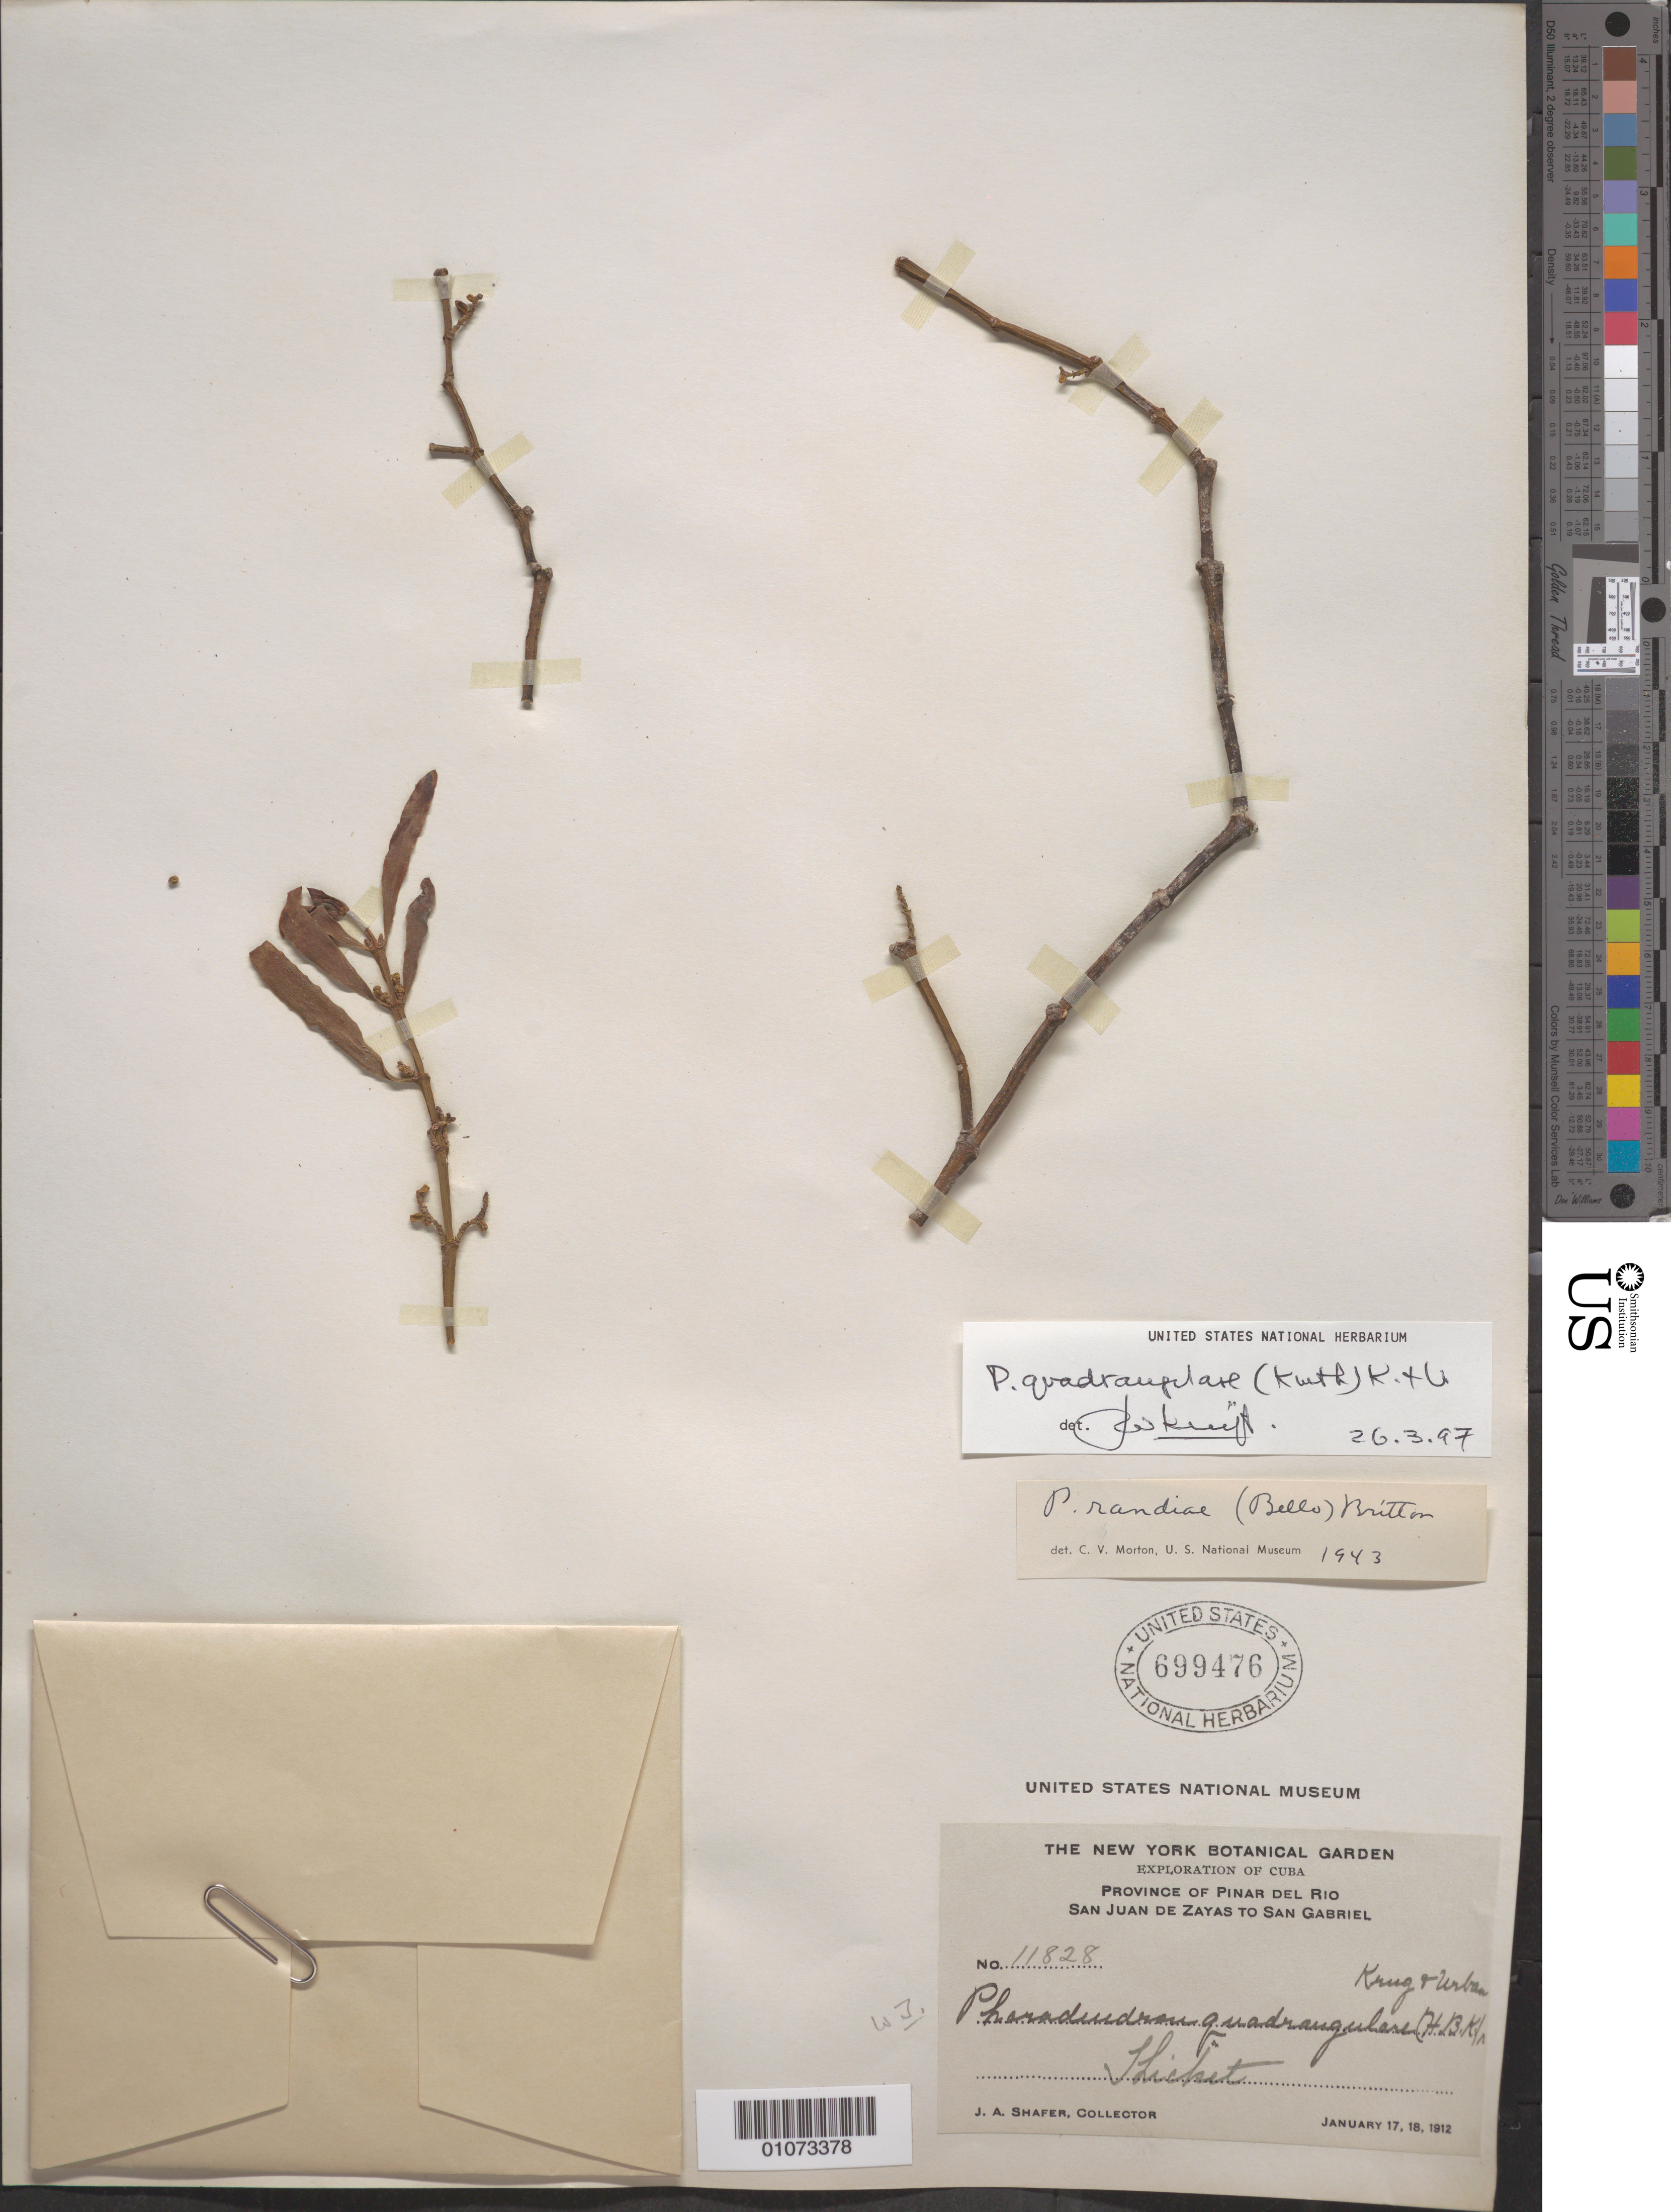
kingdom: Plantae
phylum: Tracheophyta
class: Magnoliopsida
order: Santalales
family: Viscaceae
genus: Phoradendron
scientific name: Phoradendron quadrangulare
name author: (Kunth) Griseb.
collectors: J. A. Shafer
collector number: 11828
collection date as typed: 17 Jan 1912 and 18 Jan 1912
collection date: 1912-01-17,1912-01-18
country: Cuba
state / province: Pinar del Rio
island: Cuba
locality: Province of Pinar Del Rio, San Juan de Zayas to San Gabriel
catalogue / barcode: US 699476